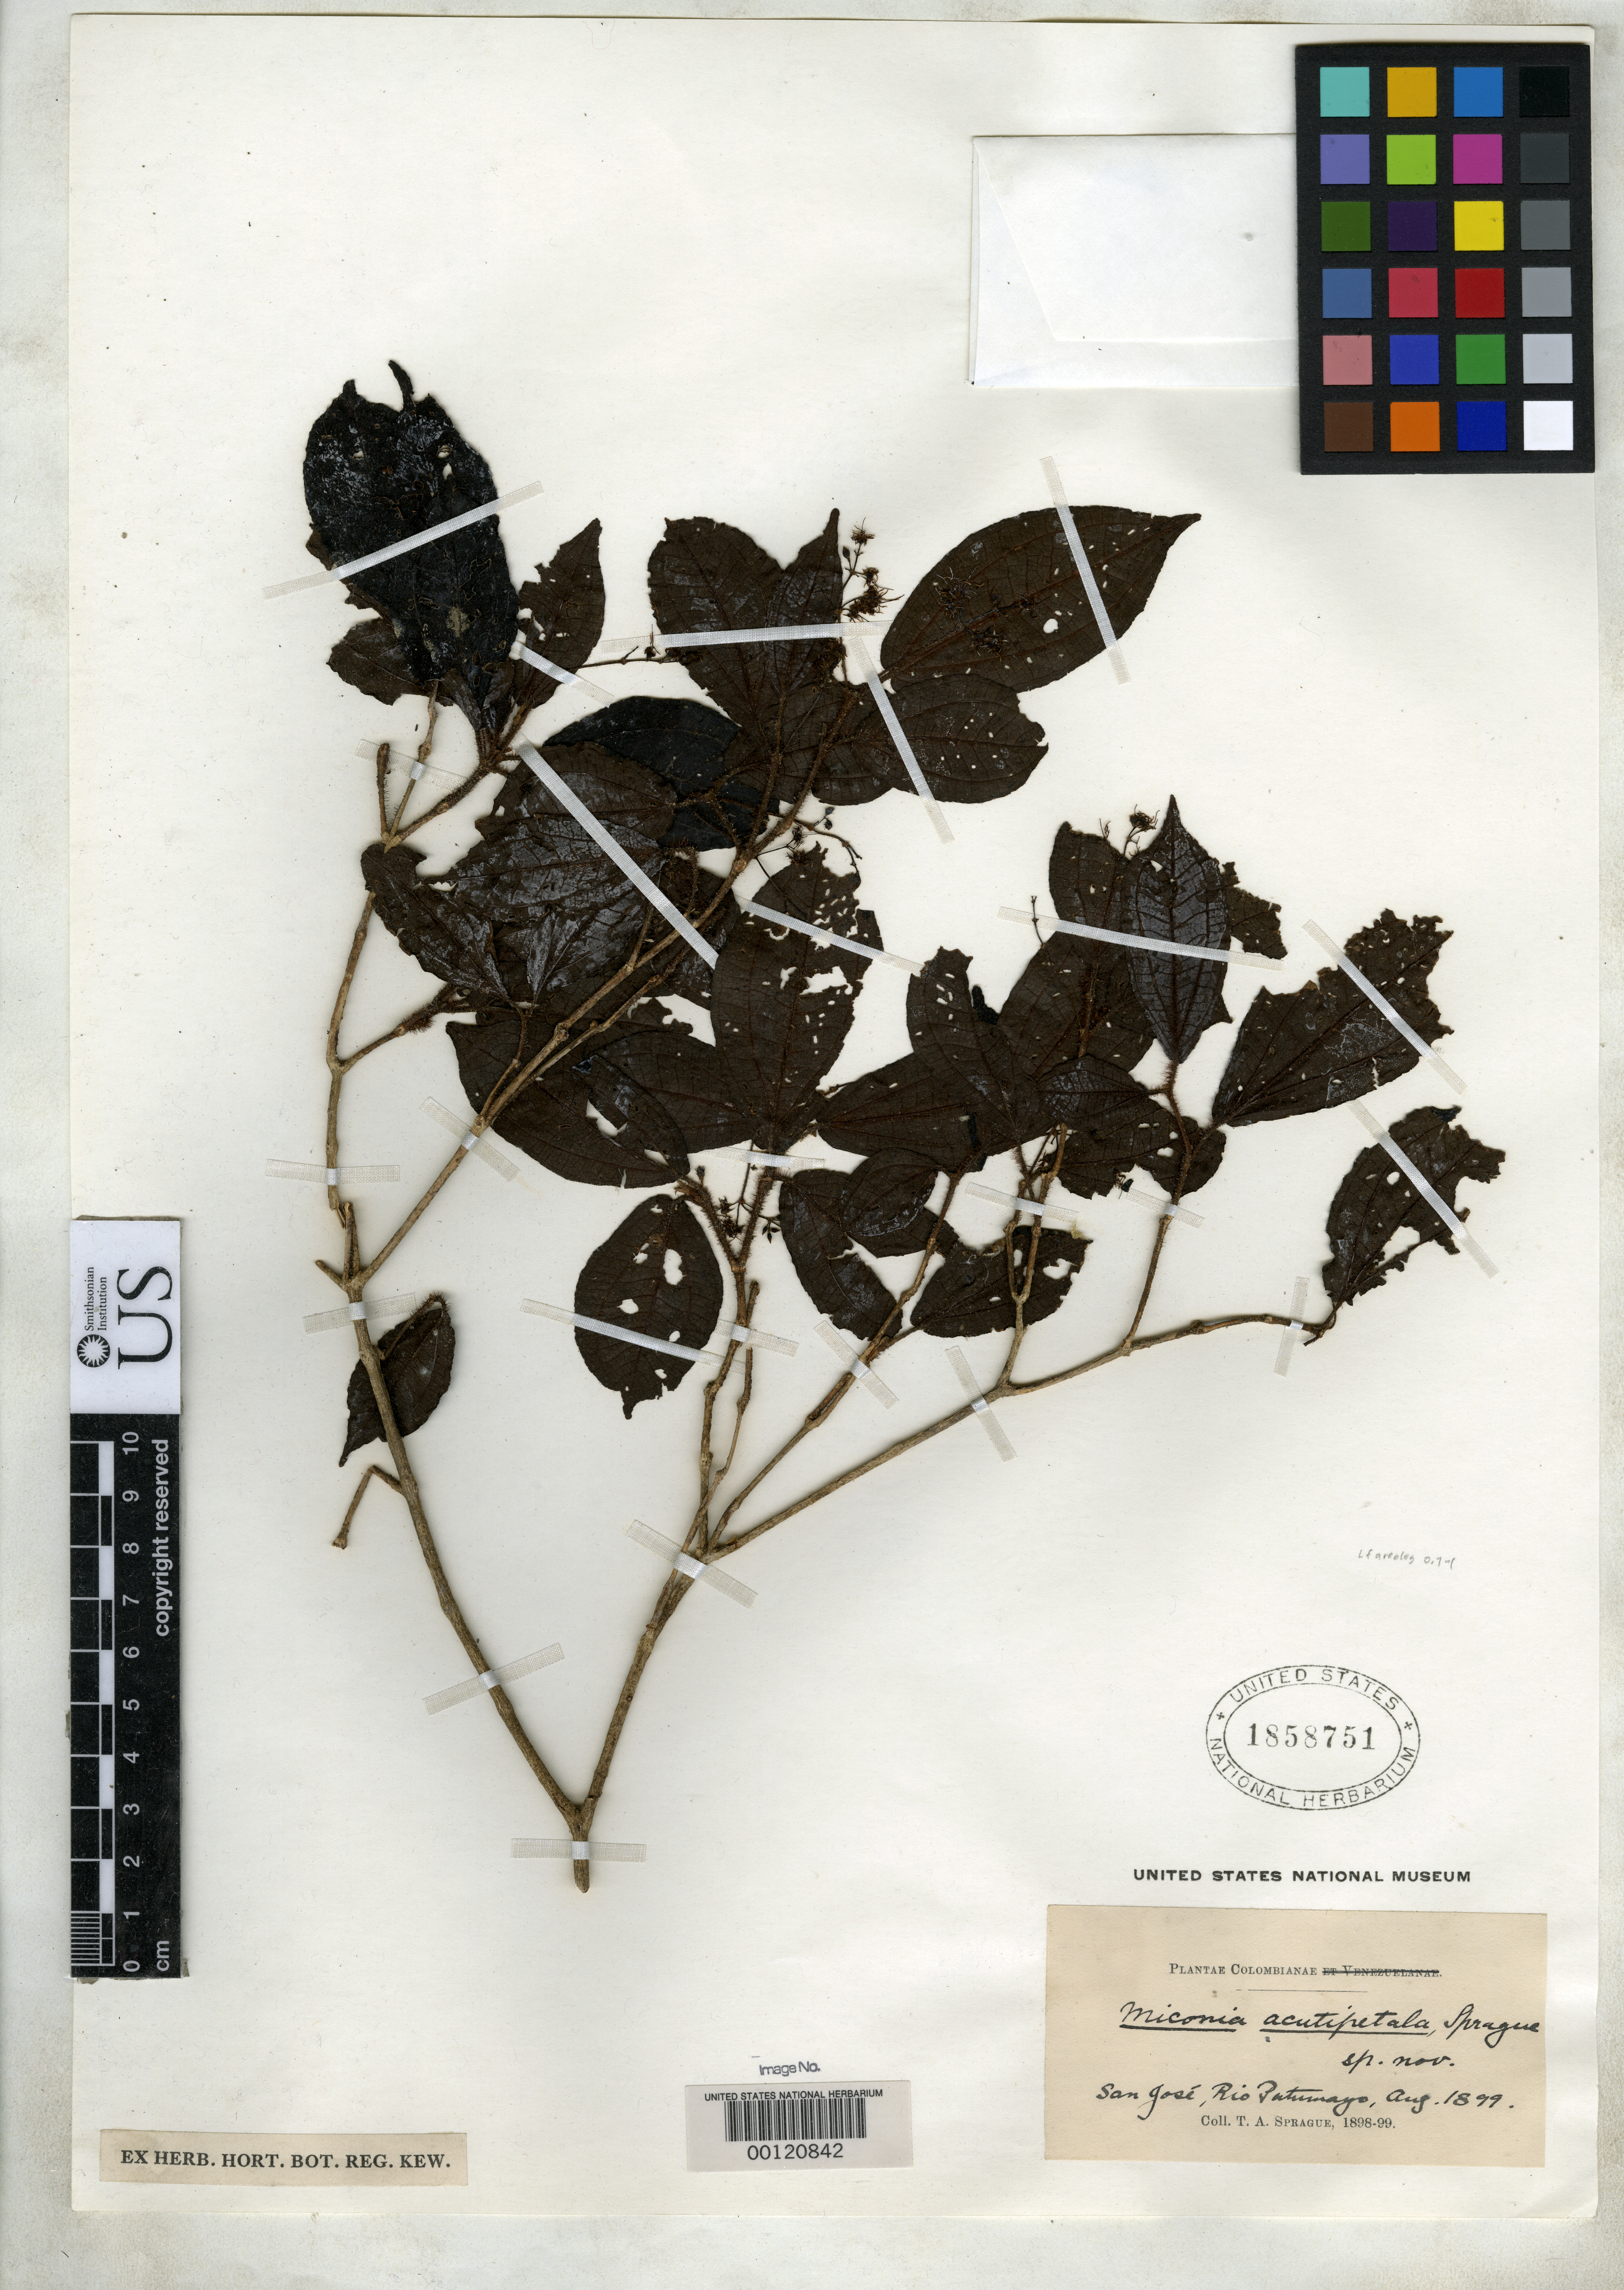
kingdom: Plantae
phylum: Tracheophyta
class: Magnoliopsida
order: Myrtales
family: Melastomataceae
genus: Miconia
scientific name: Miconia acutipetala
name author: Sprague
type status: Possible Isotype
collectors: T. A. Sprague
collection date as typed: Aug 1899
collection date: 1899-08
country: Colombia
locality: San Jose, Rio Putumayo.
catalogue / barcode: US 1858751